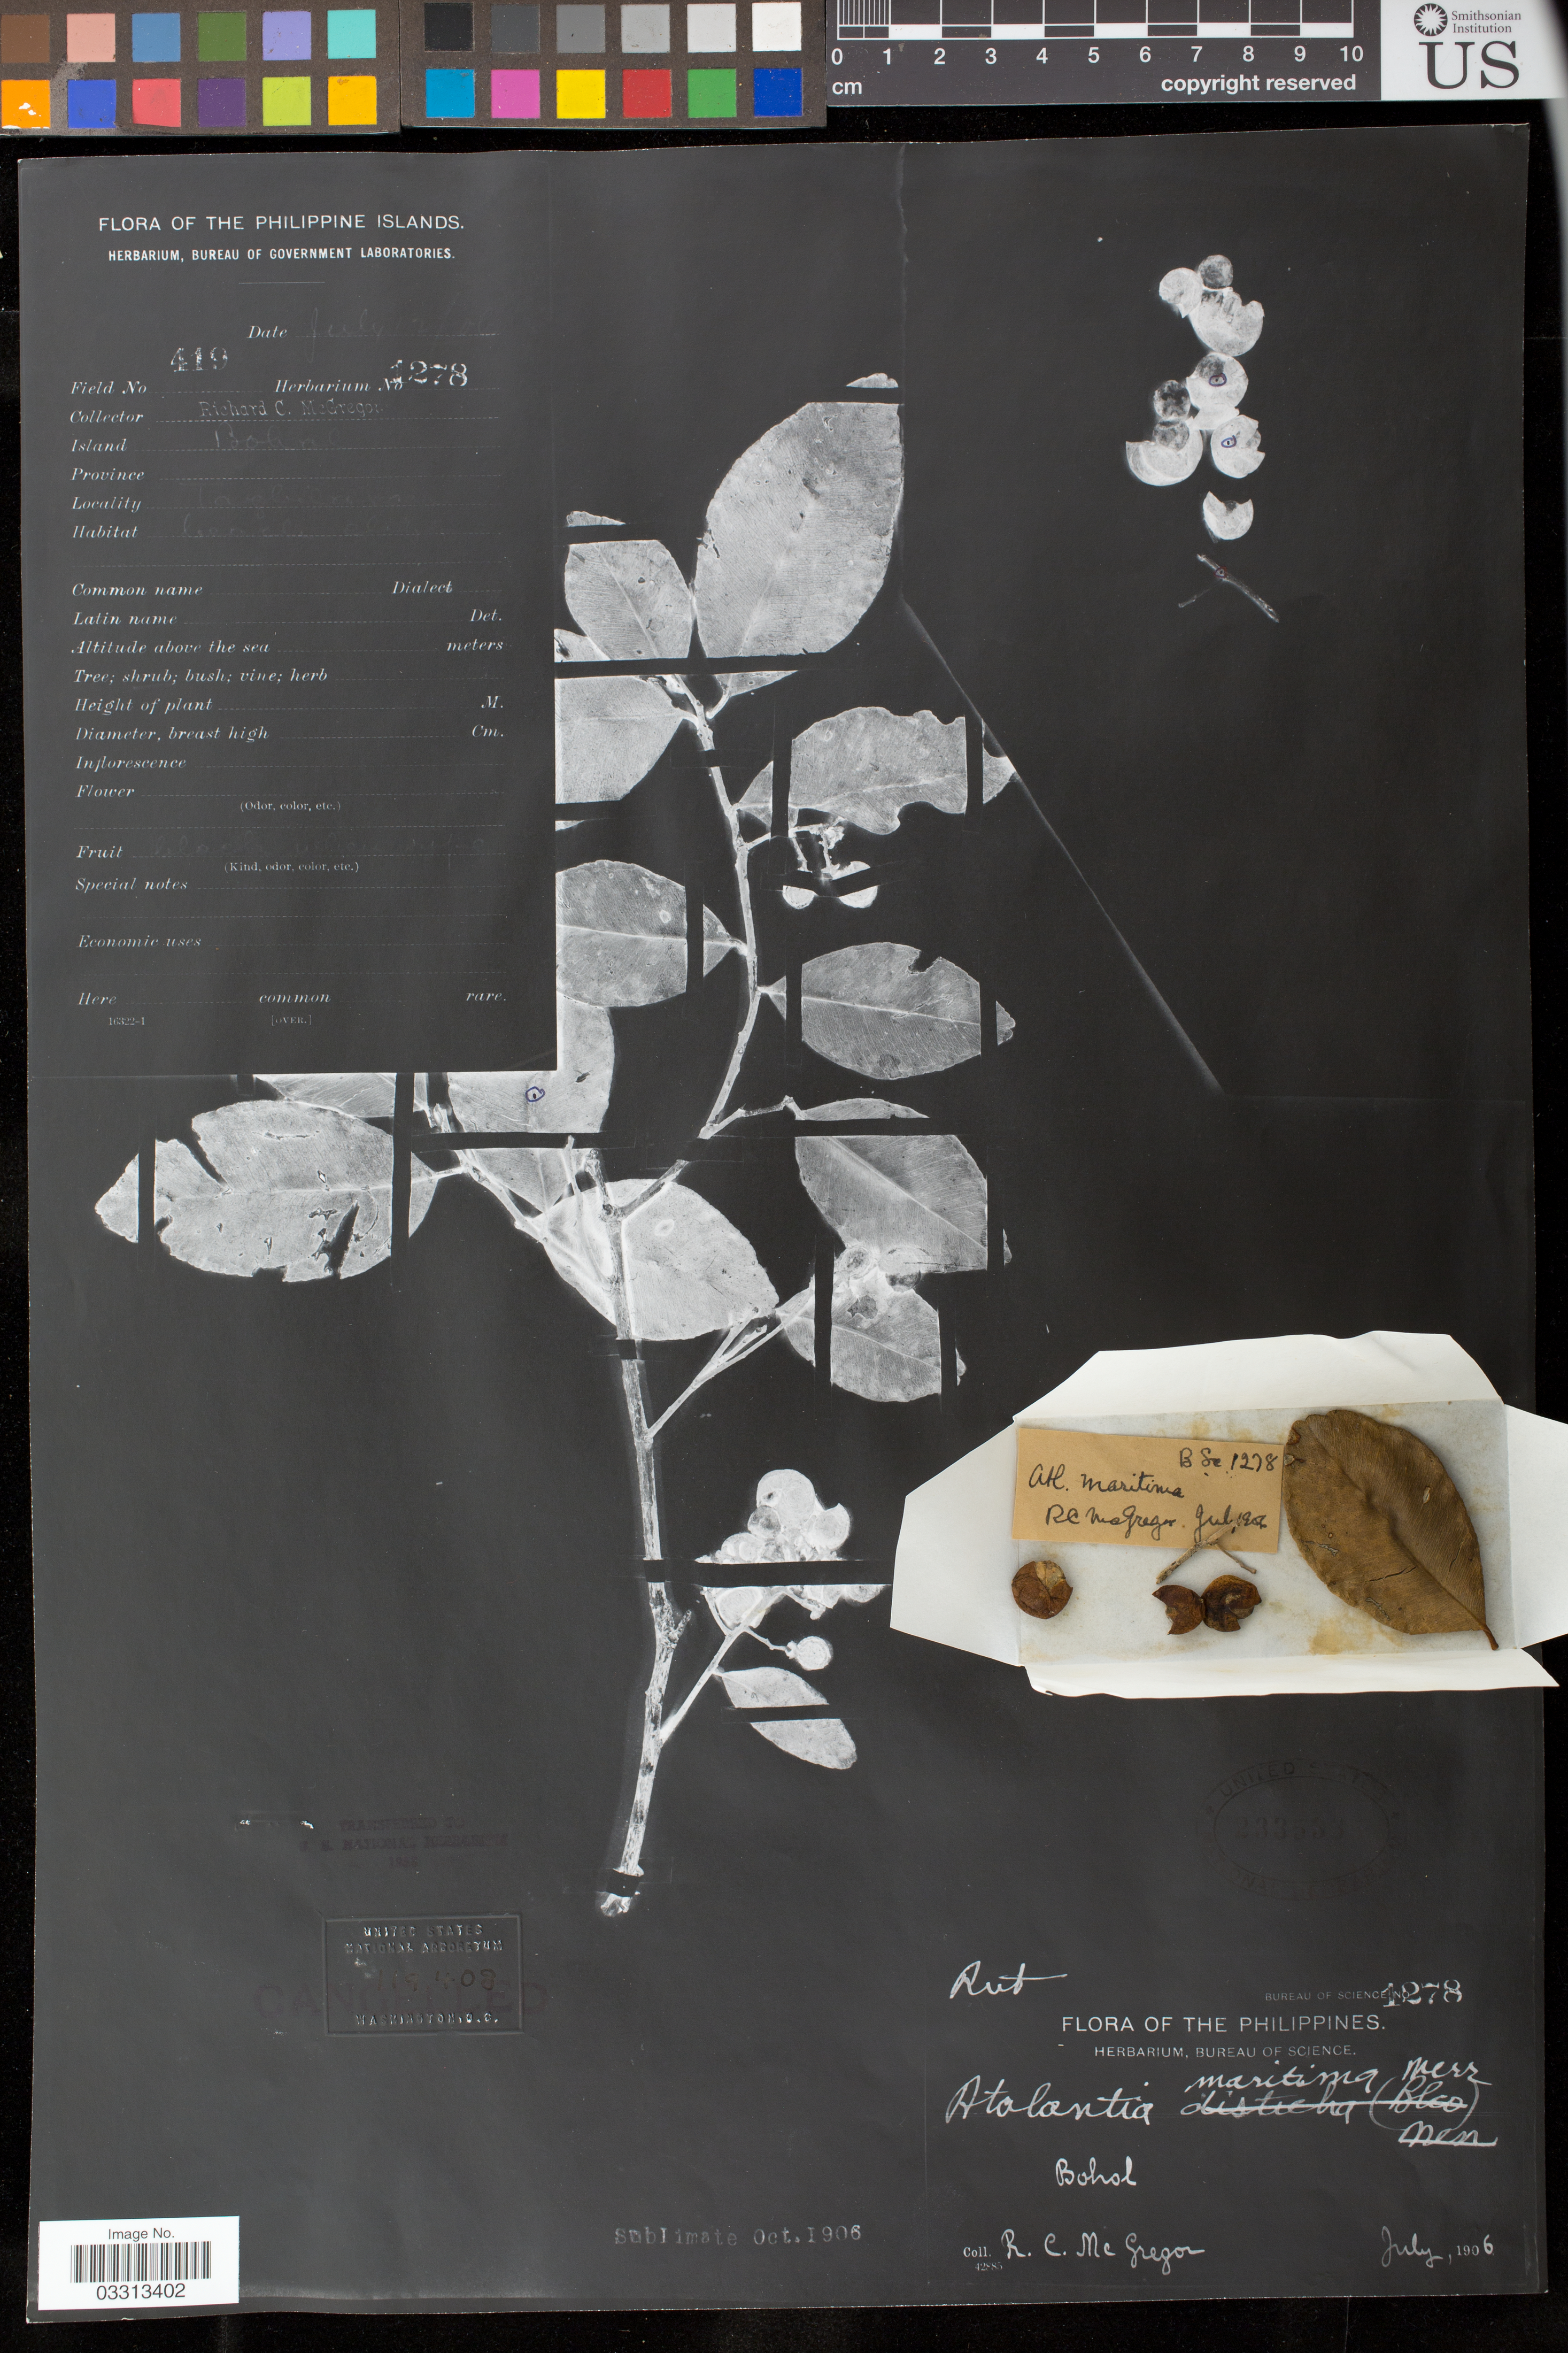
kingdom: Plantae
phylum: Tracheophyta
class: Magnoliopsida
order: Sapindales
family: Rutaceae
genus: Atalantia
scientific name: Atalantia maritima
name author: Merr.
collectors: R. C. McGregor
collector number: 419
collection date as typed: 12 Jul 1906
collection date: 1906-07-12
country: Philippines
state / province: Central Visayas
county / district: Bohol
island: Bohol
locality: Tagbilaran.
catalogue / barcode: US 2335335